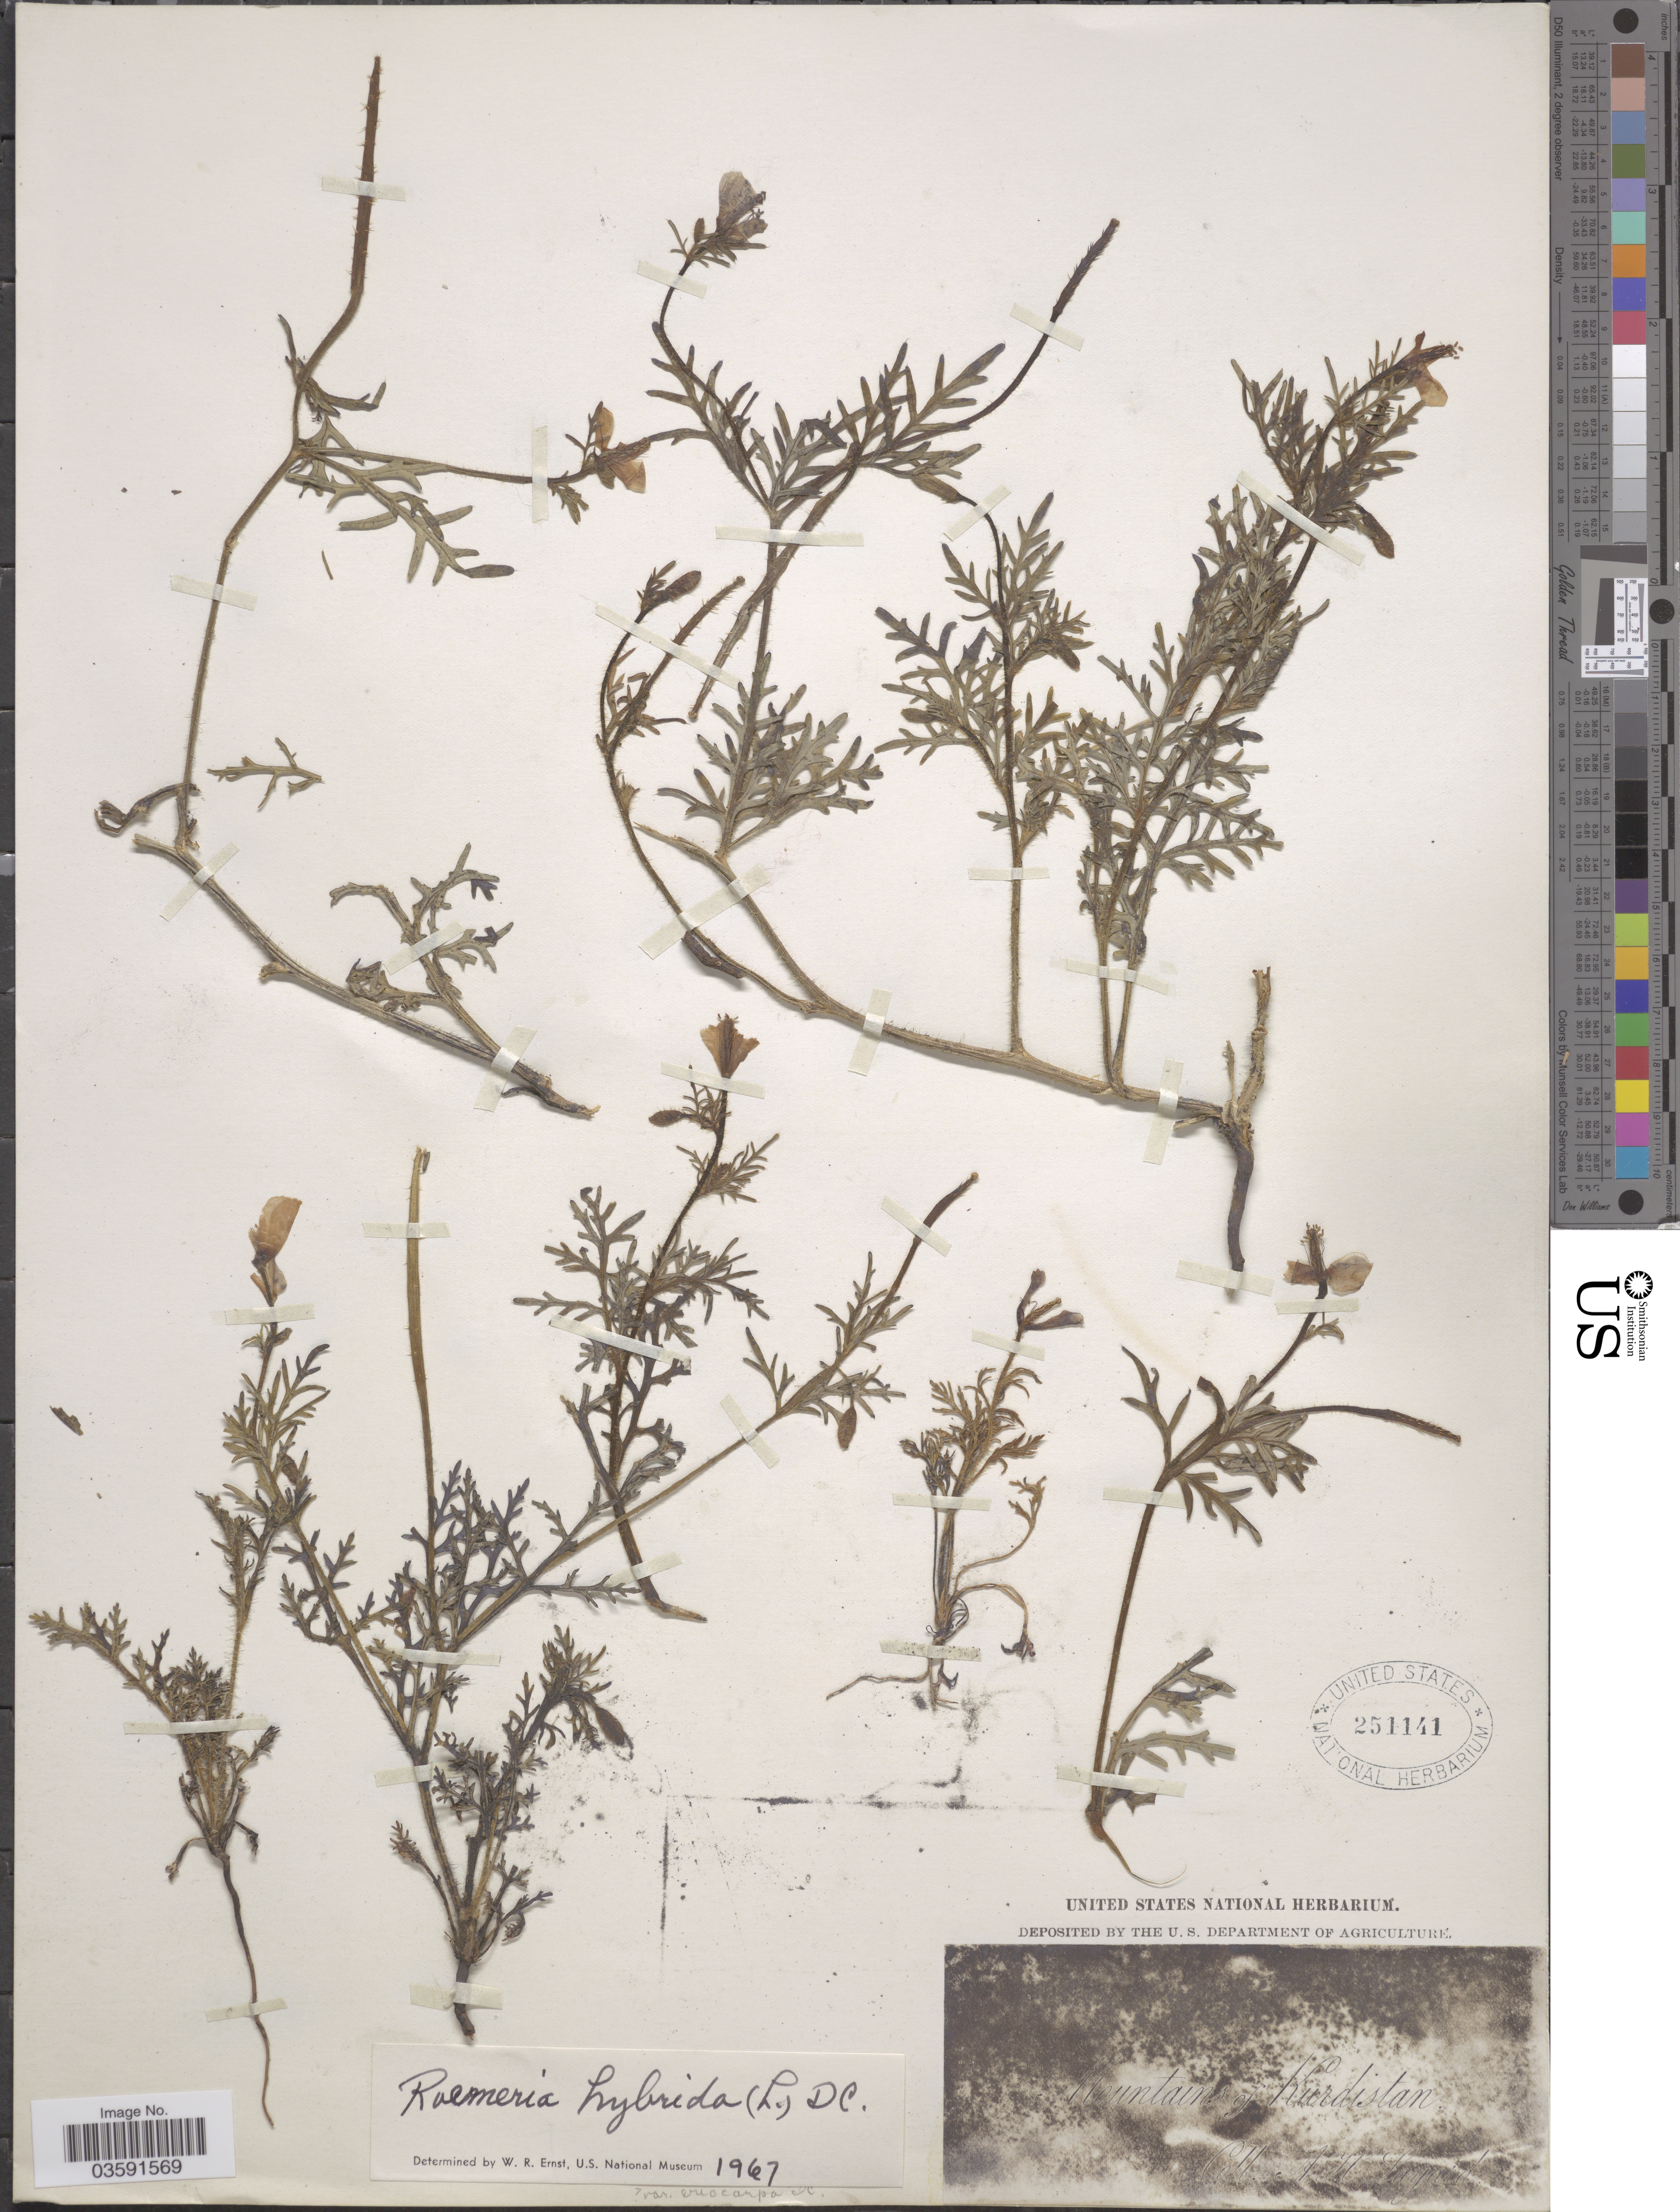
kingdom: Plantae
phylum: Tracheophyta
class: Magnoliopsida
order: Ranunculales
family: Papaveraceae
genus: Papaver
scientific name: Papaver dodecandrum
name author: (Forssk.) Medik.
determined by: Strong, M. T., (US), Smithsonian Institution - National Museum of Natural History (UNITED STATES)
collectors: A. Layard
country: Iran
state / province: Kurdistan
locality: Mountains of Kurdistan.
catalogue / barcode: US 251141